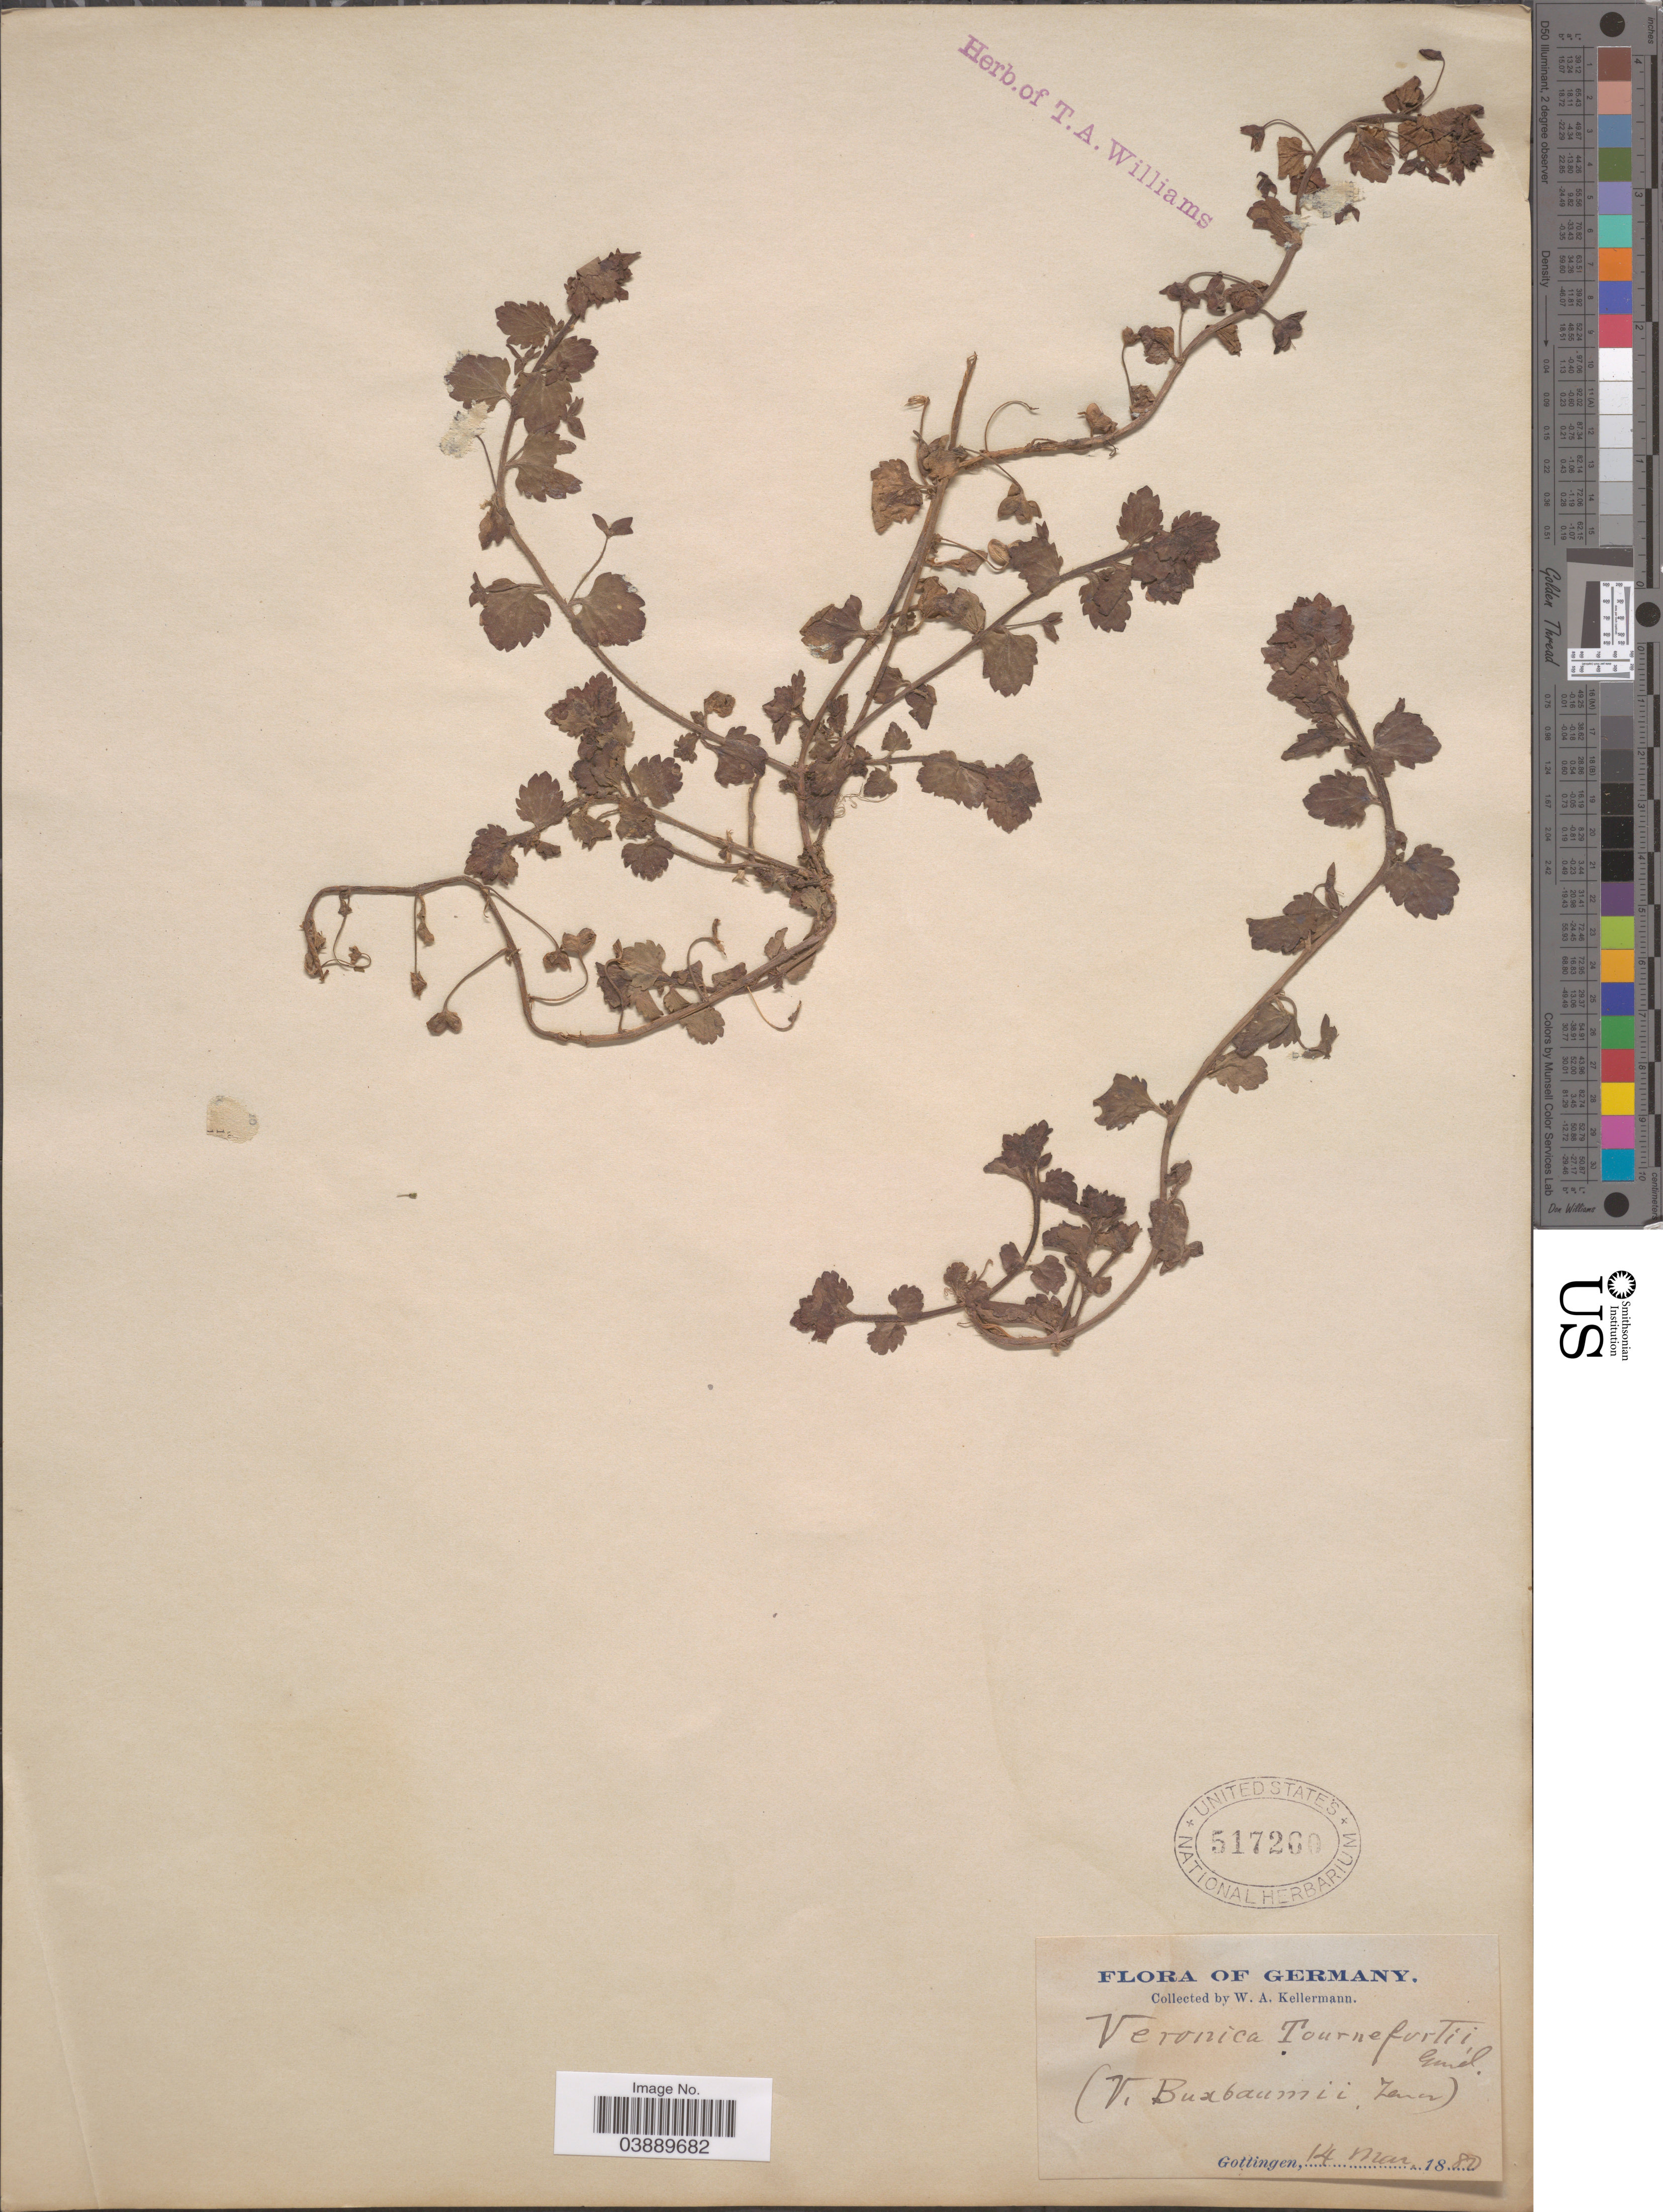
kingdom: Plantae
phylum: Tracheophyta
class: Magnoliopsida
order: Lamiales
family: Plantaginaceae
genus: Veronica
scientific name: Veronica persica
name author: Poir.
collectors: W. Kellerman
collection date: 1880-03-14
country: Germany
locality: Gottingen.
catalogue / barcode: US 517260